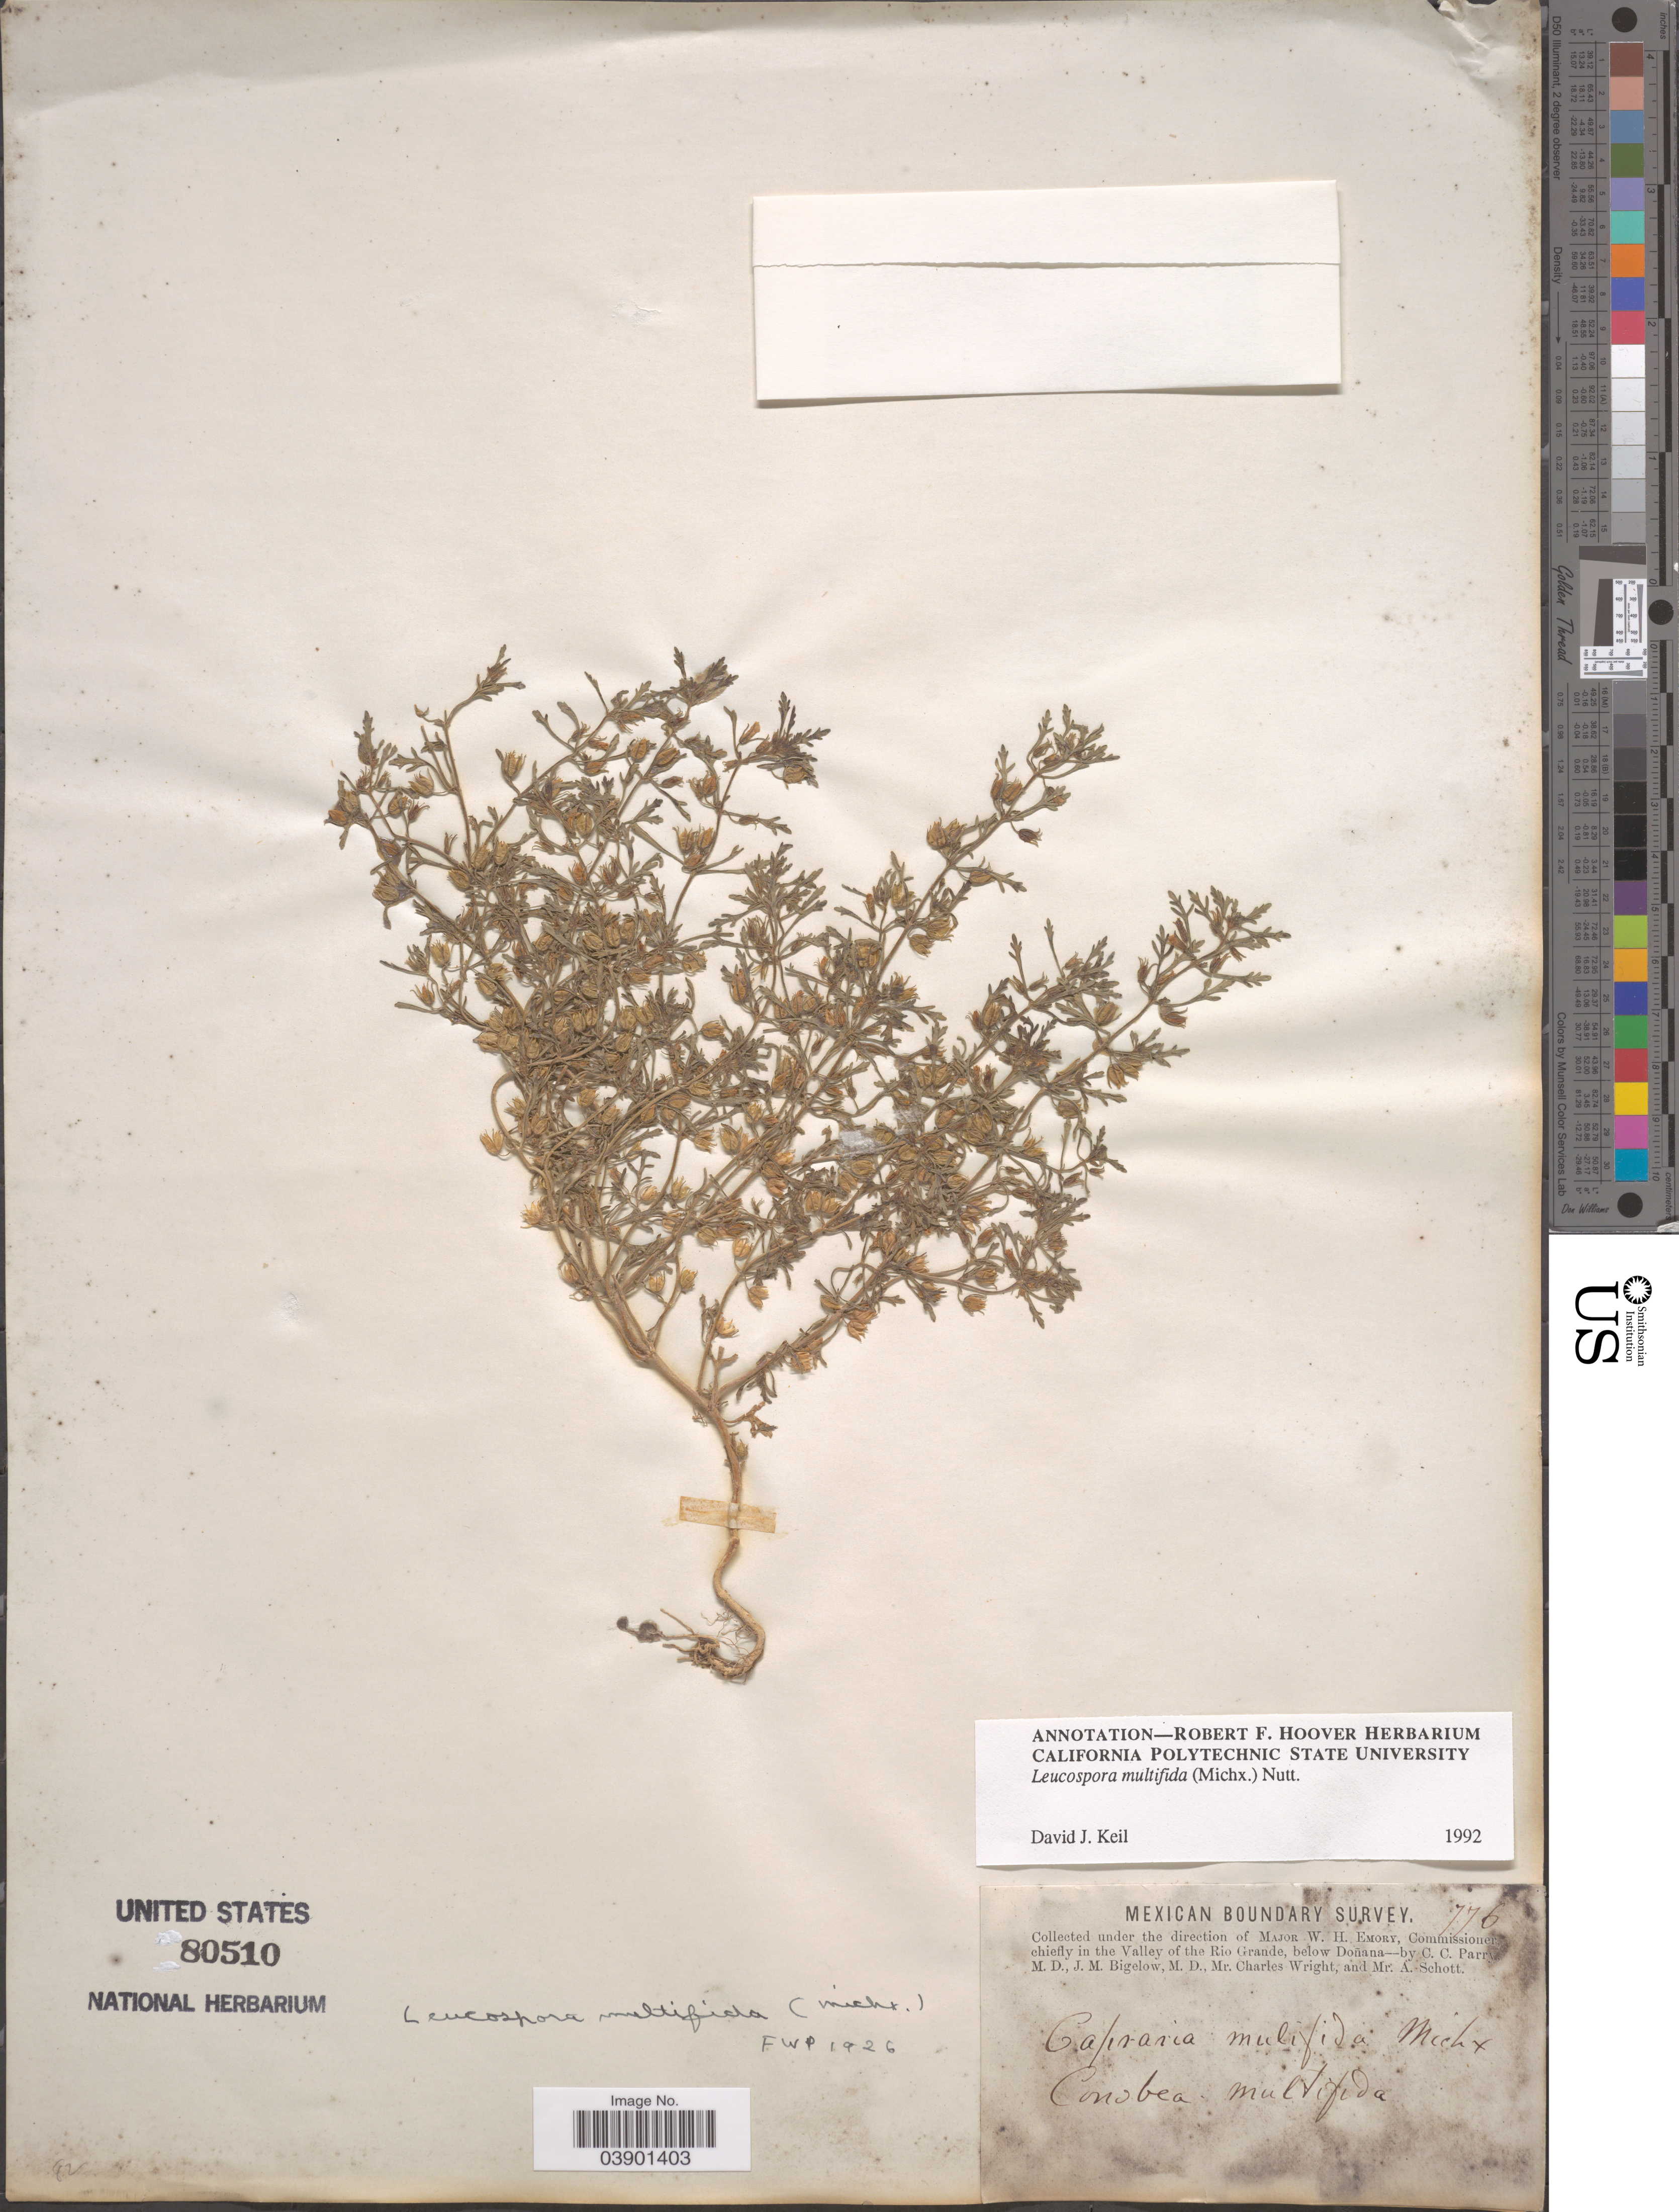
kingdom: Plantae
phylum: Tracheophyta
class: Magnoliopsida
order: Lamiales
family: Plantaginaceae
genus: Leucospora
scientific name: Leucospora multifida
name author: (Michx.) Nutt.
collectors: C. C. Parry, J. M. Bigelow, C. Wright & A. Schott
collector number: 776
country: Mexico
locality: Chiefly in the Valley of the Rio Grande, below Doñana.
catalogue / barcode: US 80510